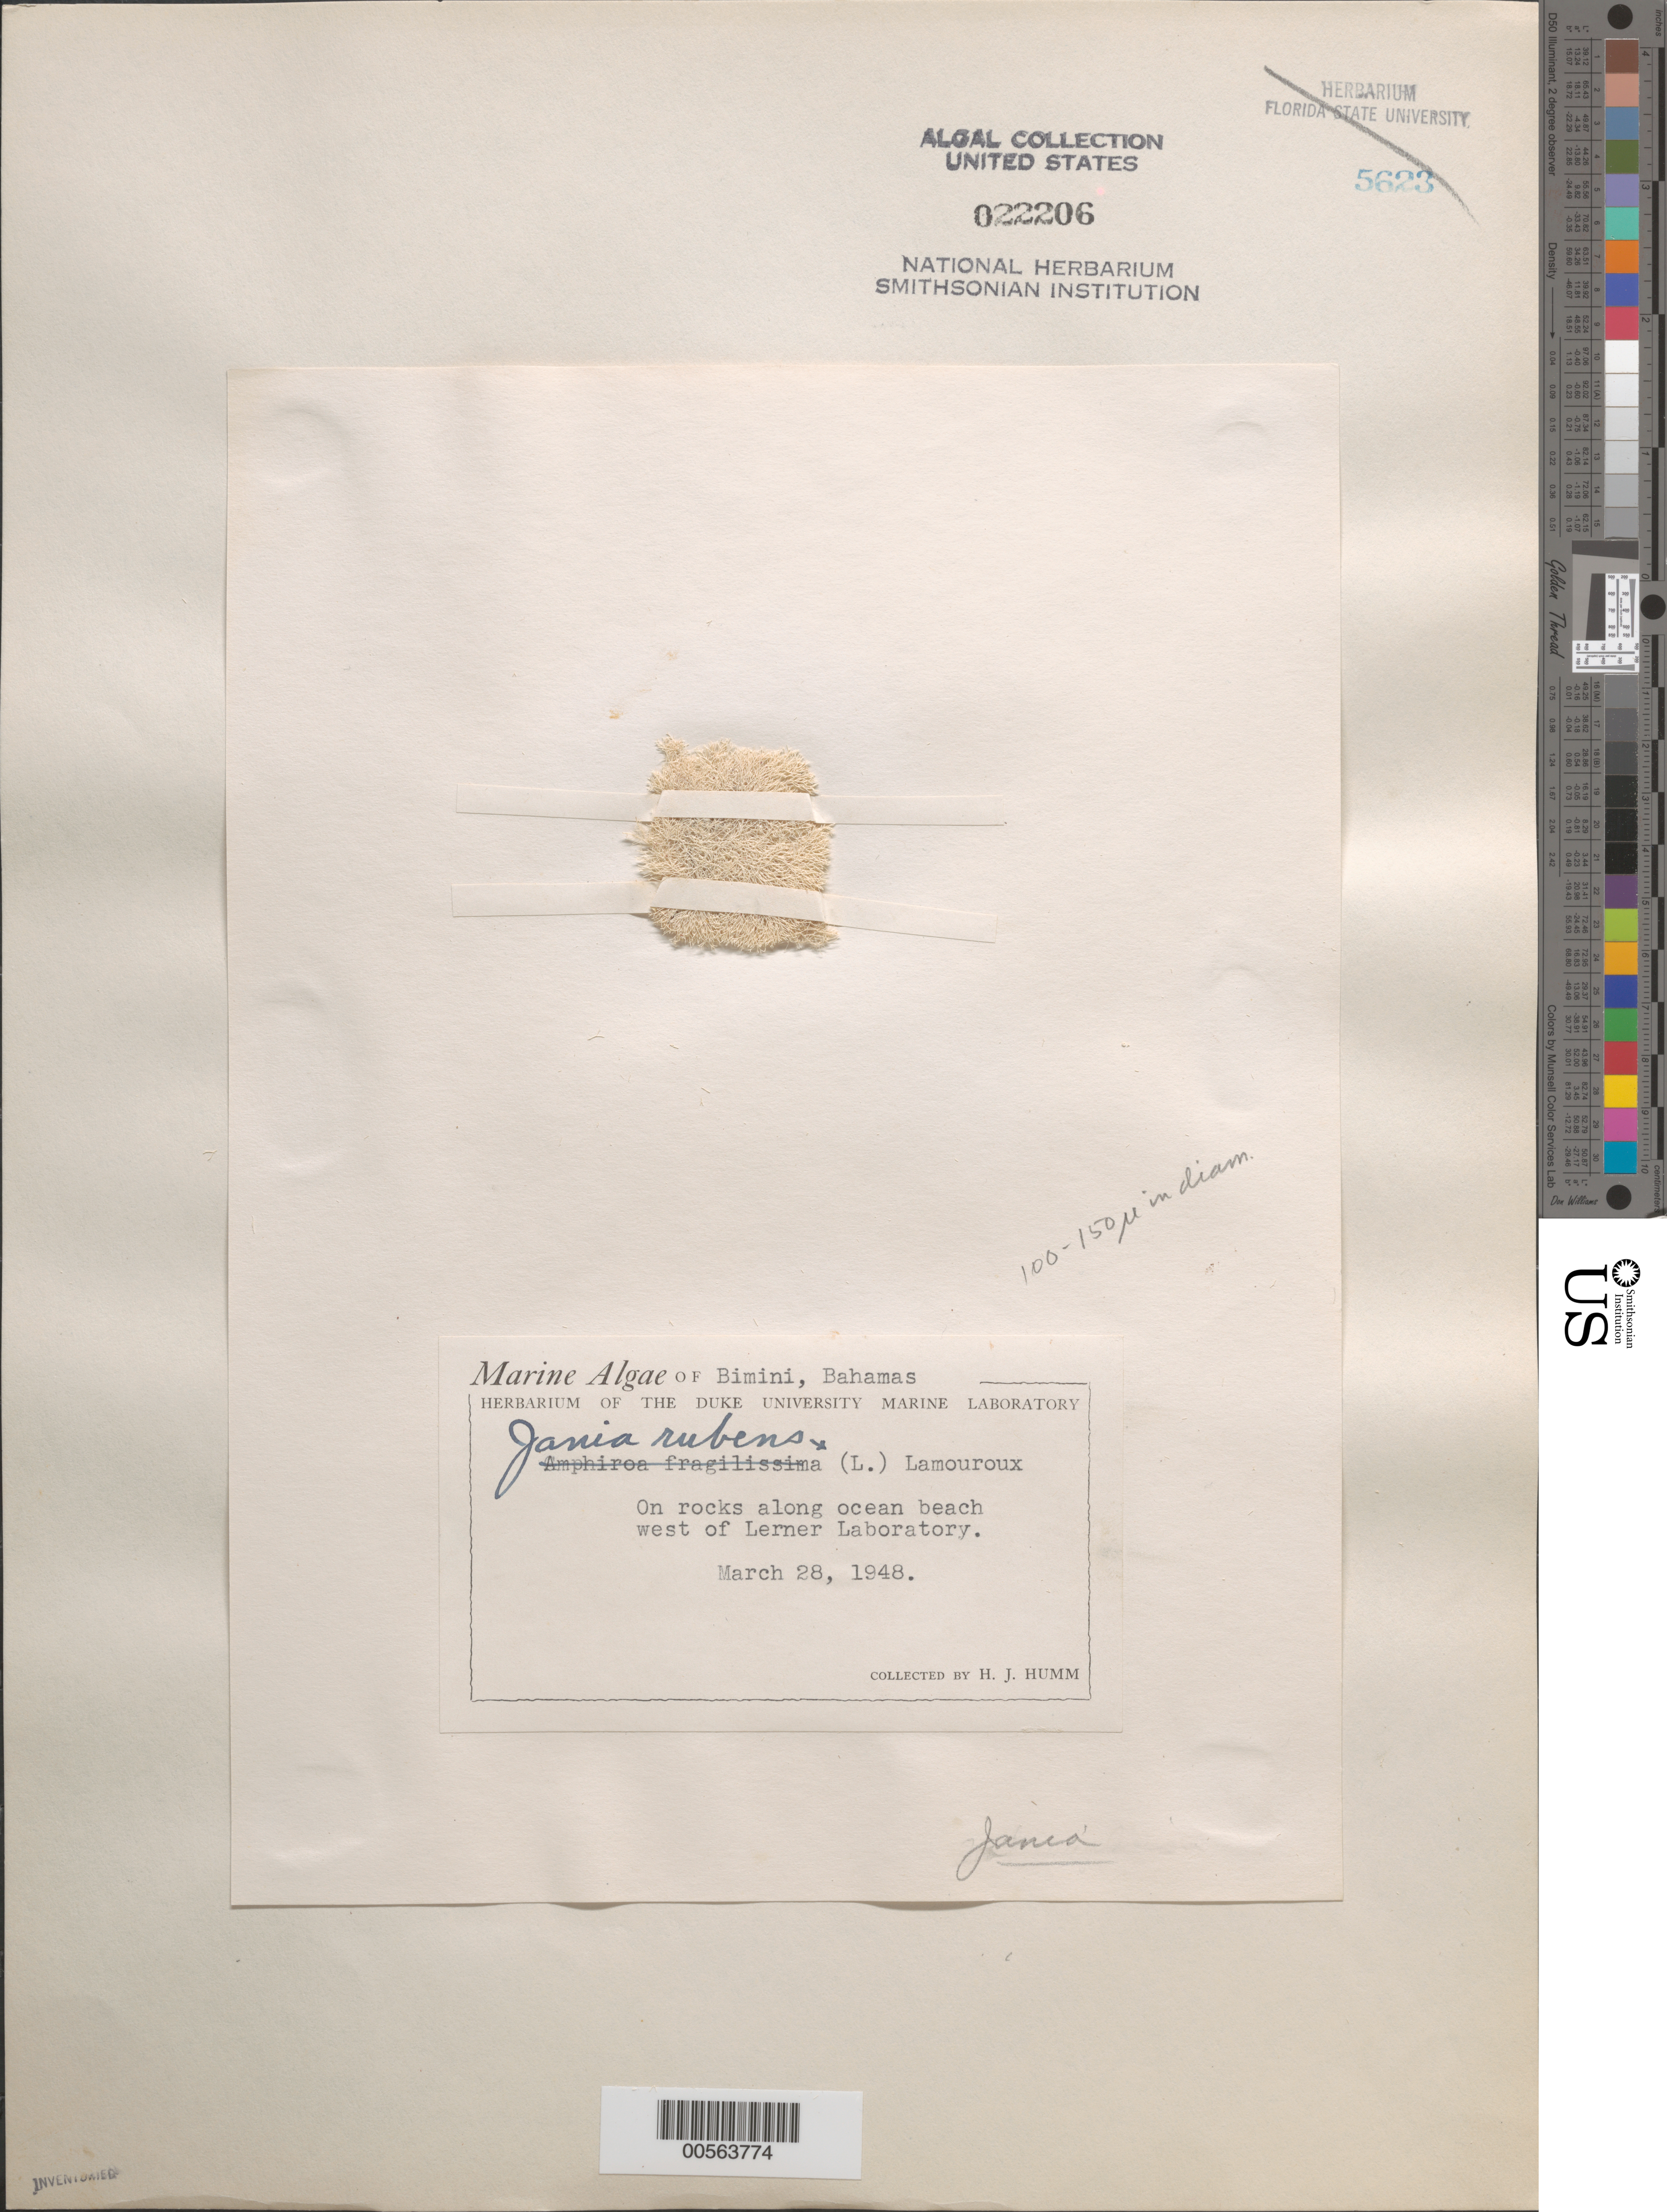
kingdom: Plantae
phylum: Rhodophyta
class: Florideophyceae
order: Corallinales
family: Corallinaceae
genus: Jania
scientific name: Jania rubens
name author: (L.) J.V.Lamouroux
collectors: H. J. Humm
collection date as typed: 28 Mar 1948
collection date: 1948-03-28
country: Bahamas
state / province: Biminis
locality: West of lerner laboratory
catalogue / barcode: US 22206